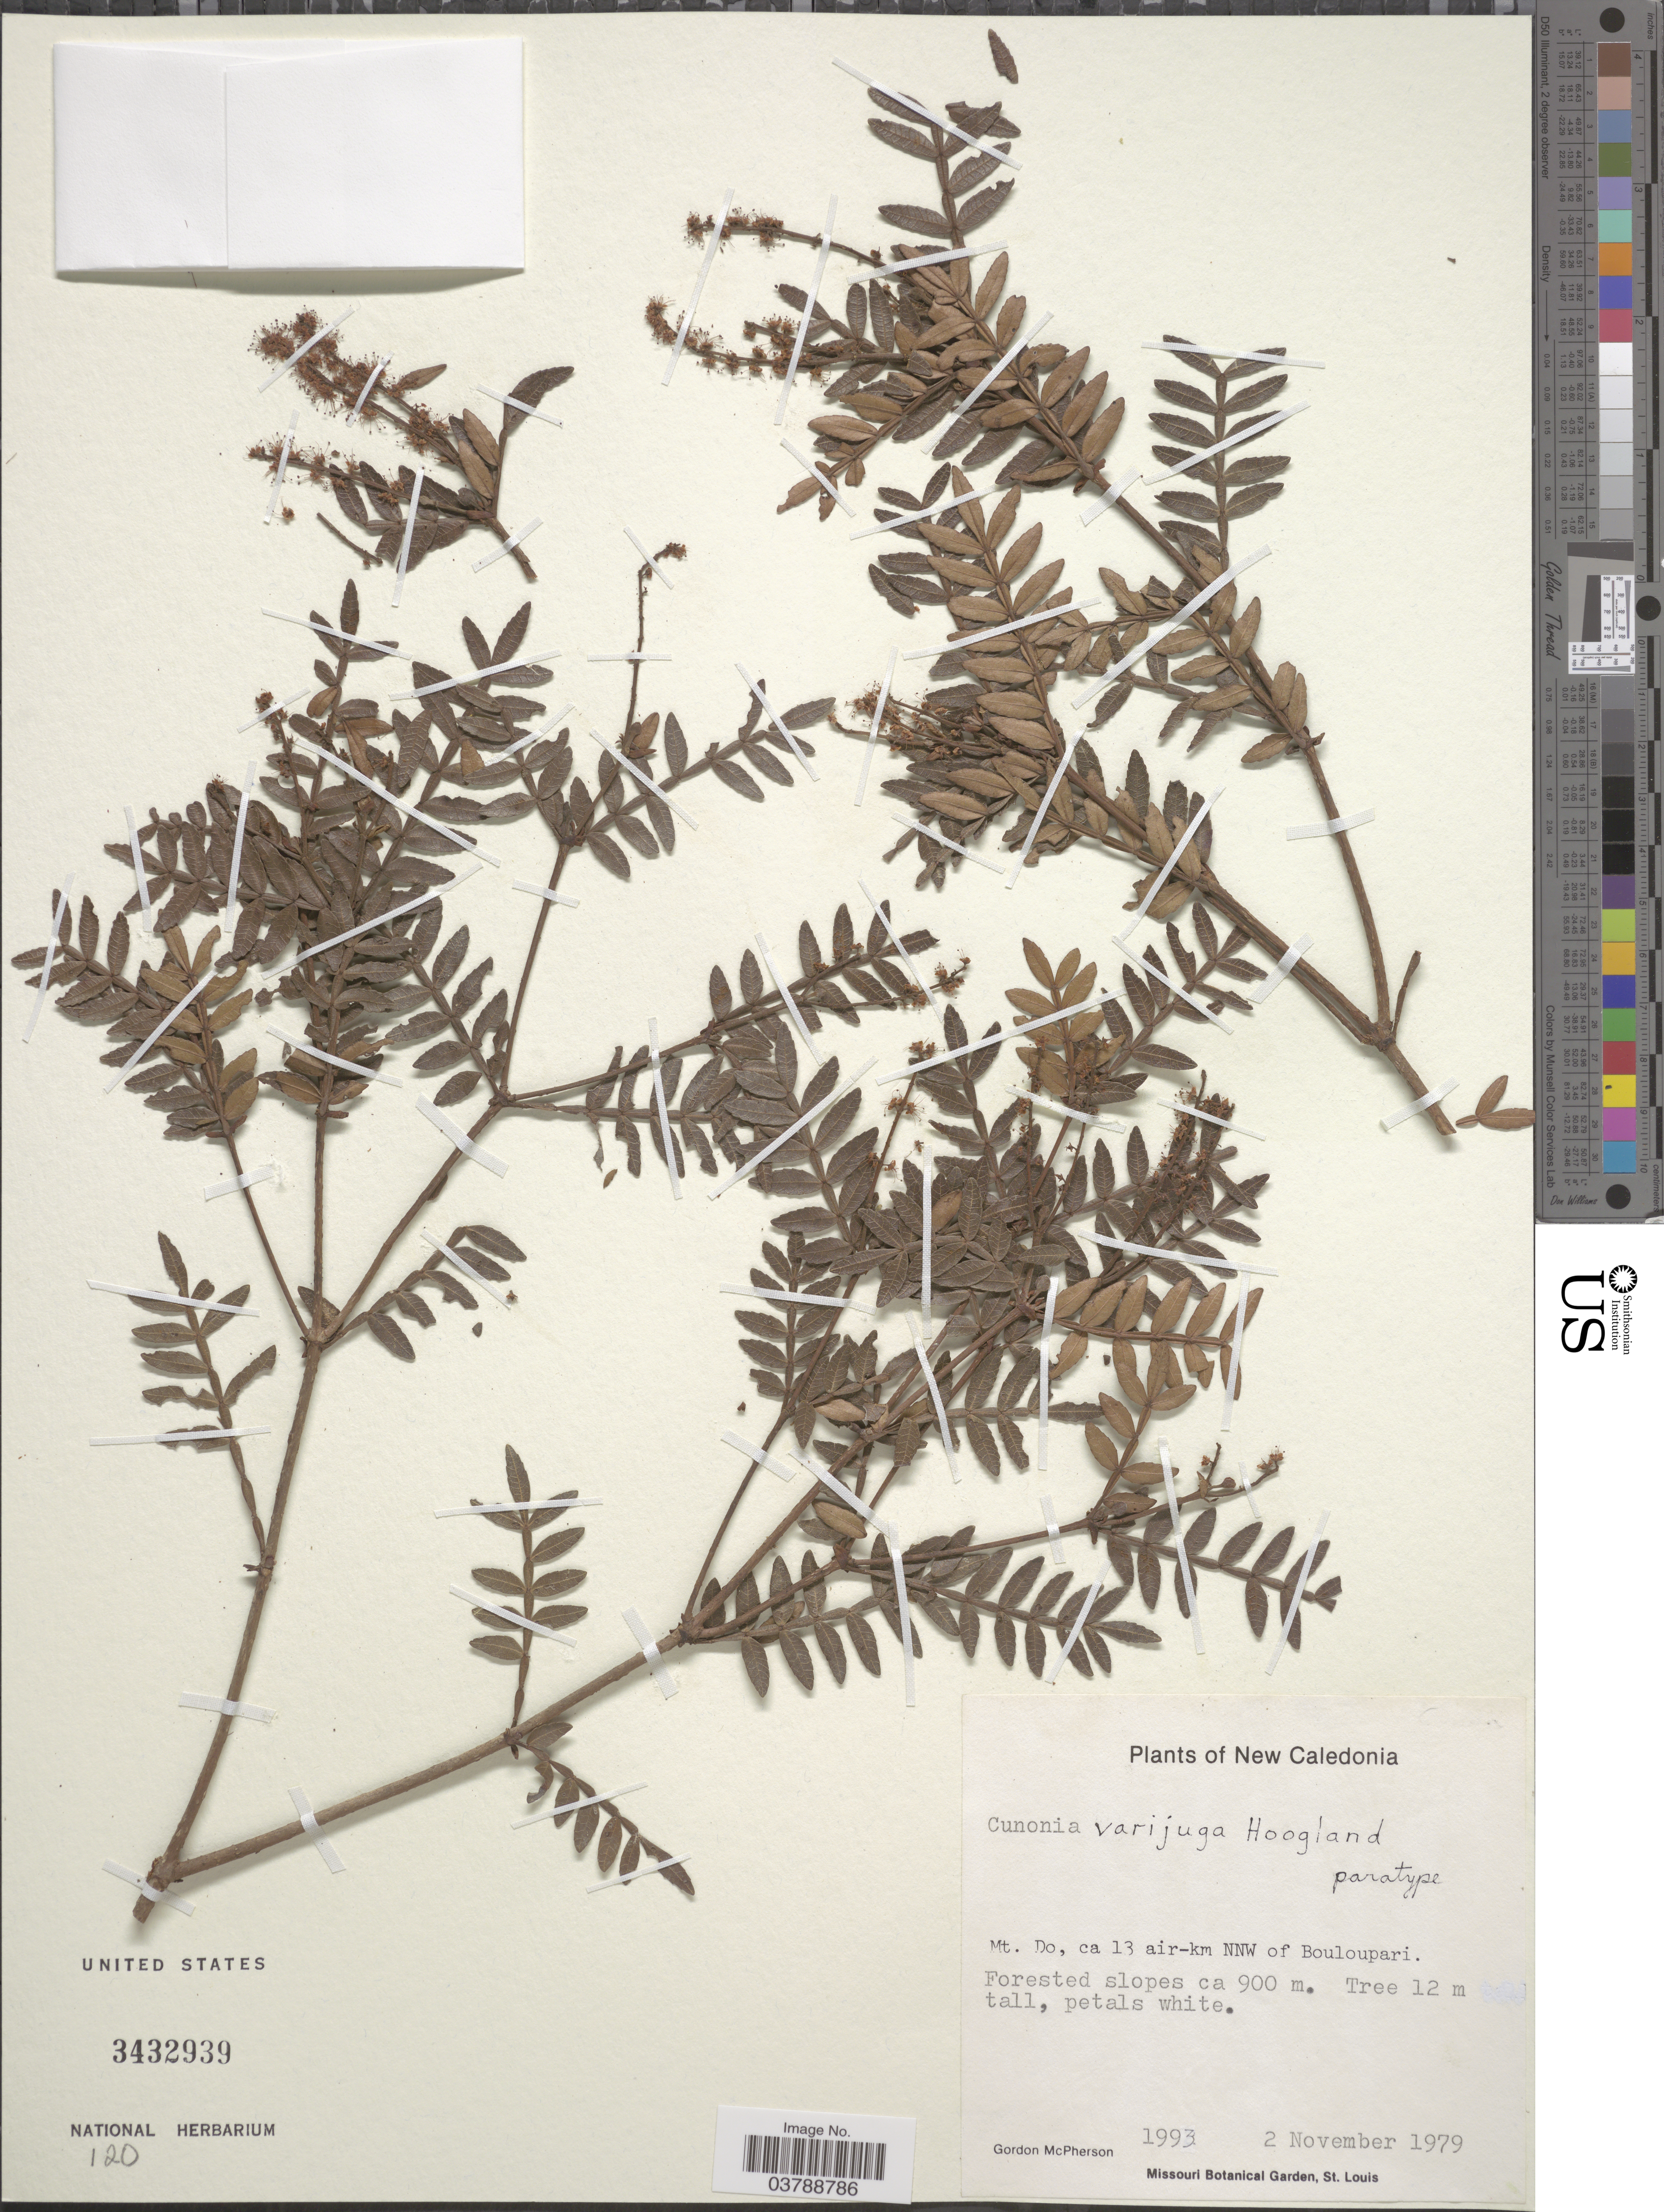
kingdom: Plantae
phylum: Tracheophyta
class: Magnoliopsida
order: Oxalidales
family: Cunoniaceae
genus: Cunonia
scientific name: Cunonia varijuga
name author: Hoogland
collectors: G. D. McPherson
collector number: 1993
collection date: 1979-11-02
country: New Caledonia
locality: Mt. Do, ca 13 air-km NNW of Bouloupari.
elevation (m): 900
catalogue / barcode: US 3432939